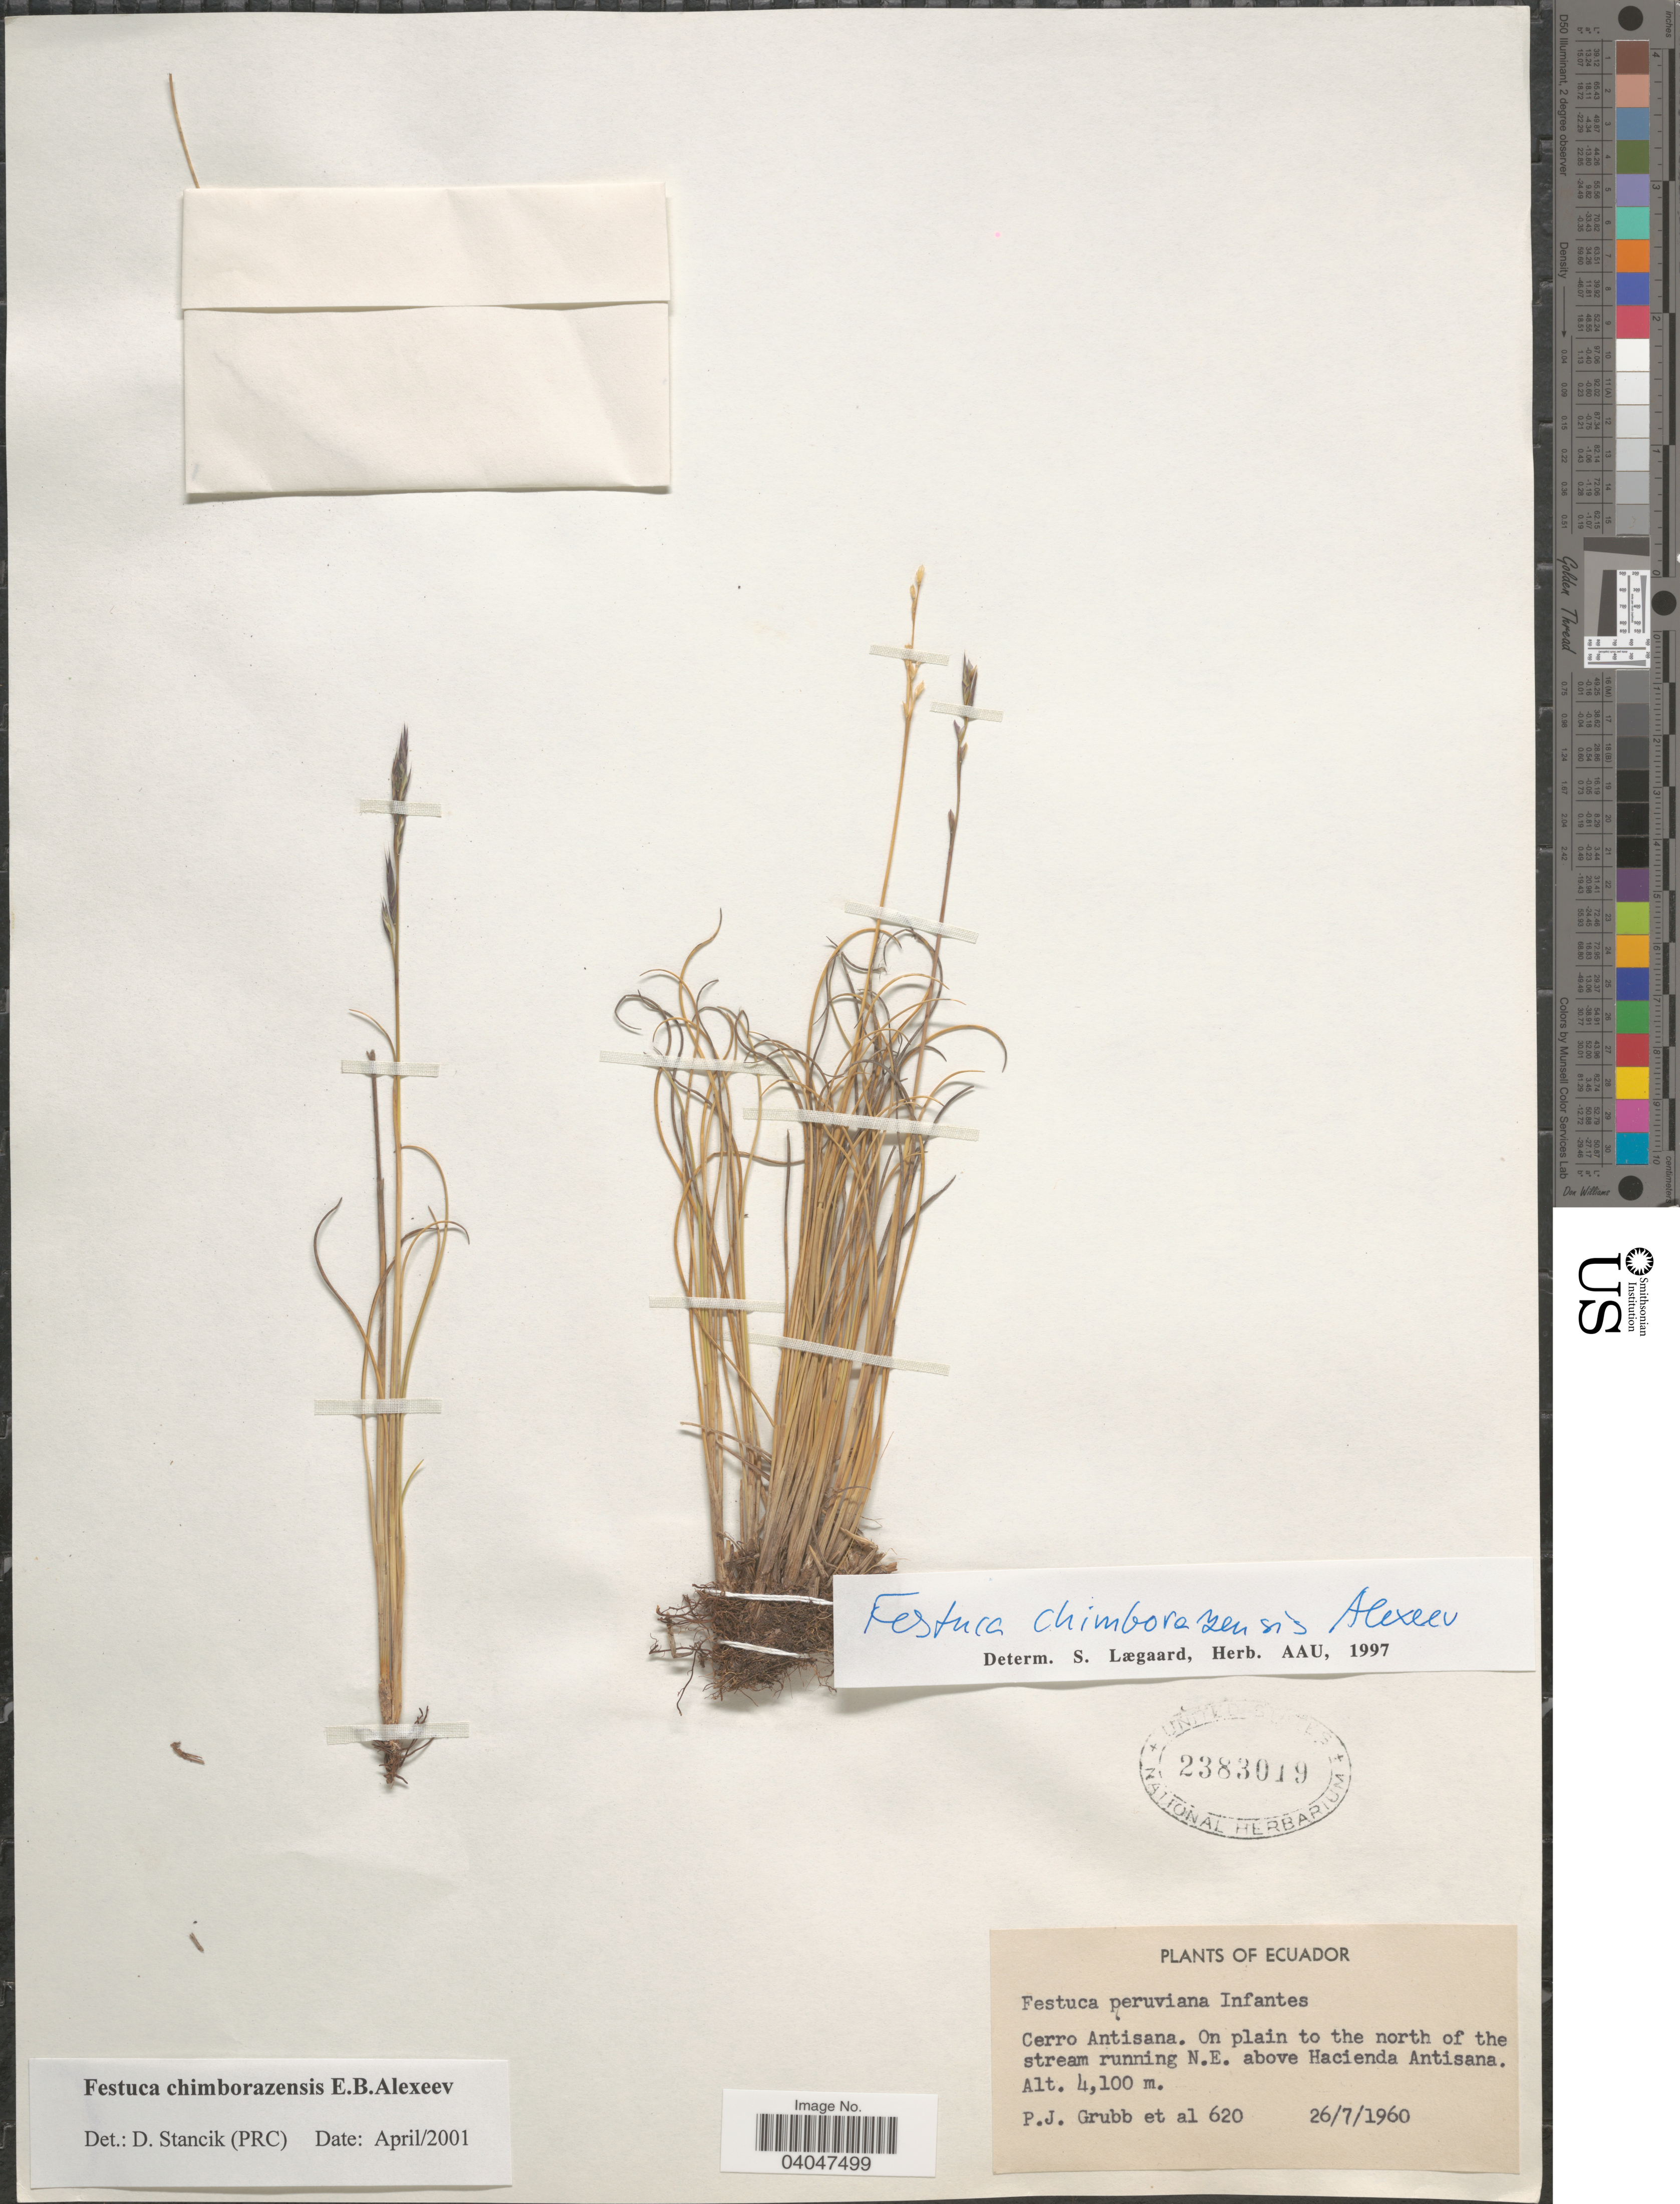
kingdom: Plantae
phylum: Tracheophyta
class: Liliopsida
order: Poales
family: Poaceae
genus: Festuca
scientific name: Festuca chimborazensis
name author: E.B. Alexeev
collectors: P. J. Grubb & et al.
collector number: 620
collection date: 1960-07-26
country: Ecuador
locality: Cerro Antisana. On plain to the north of the stream running N.E. above Hacienda Antisana.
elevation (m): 4100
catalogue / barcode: US 2383019